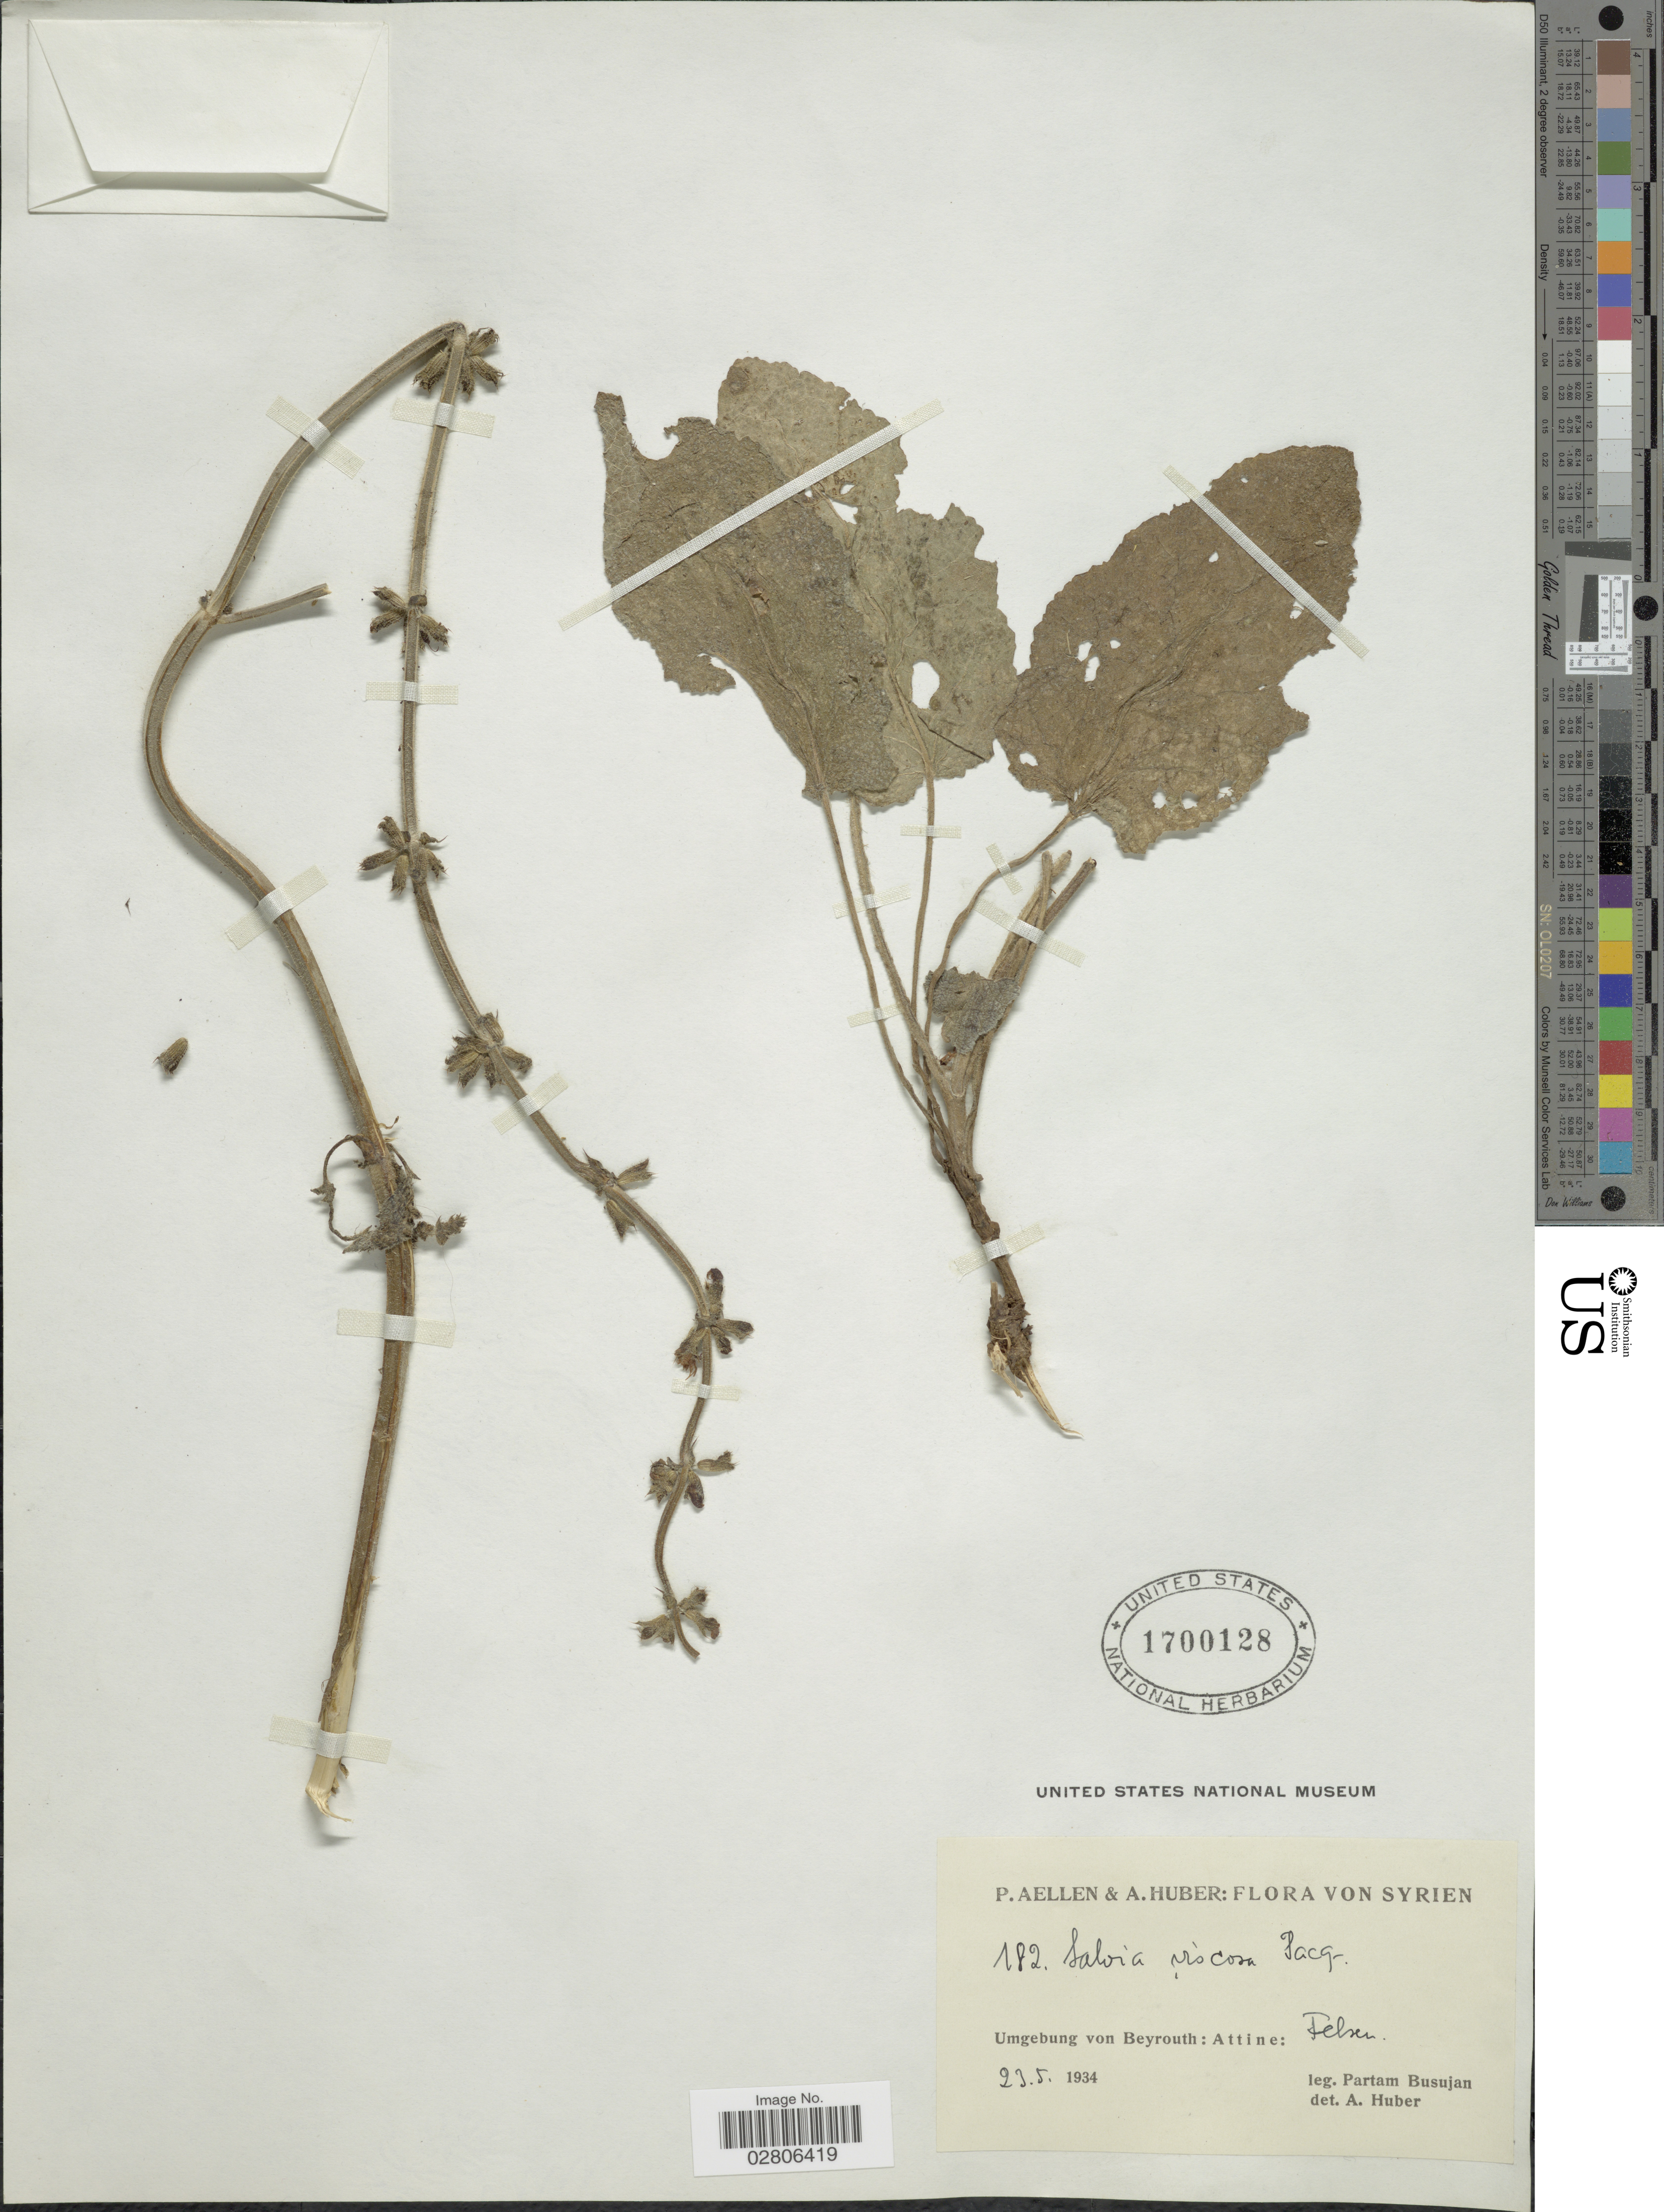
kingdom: Plantae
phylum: Tracheophyta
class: Magnoliopsida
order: Lamiales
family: Lamiaceae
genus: Salvia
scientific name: Salvia viscosa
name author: Jacq.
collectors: P. Busujan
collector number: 182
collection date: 1934-05-23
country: Lebanon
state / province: Beyrouth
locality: Umgebung von Beyrouth: Attine: Felsen.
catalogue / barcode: US 1700128